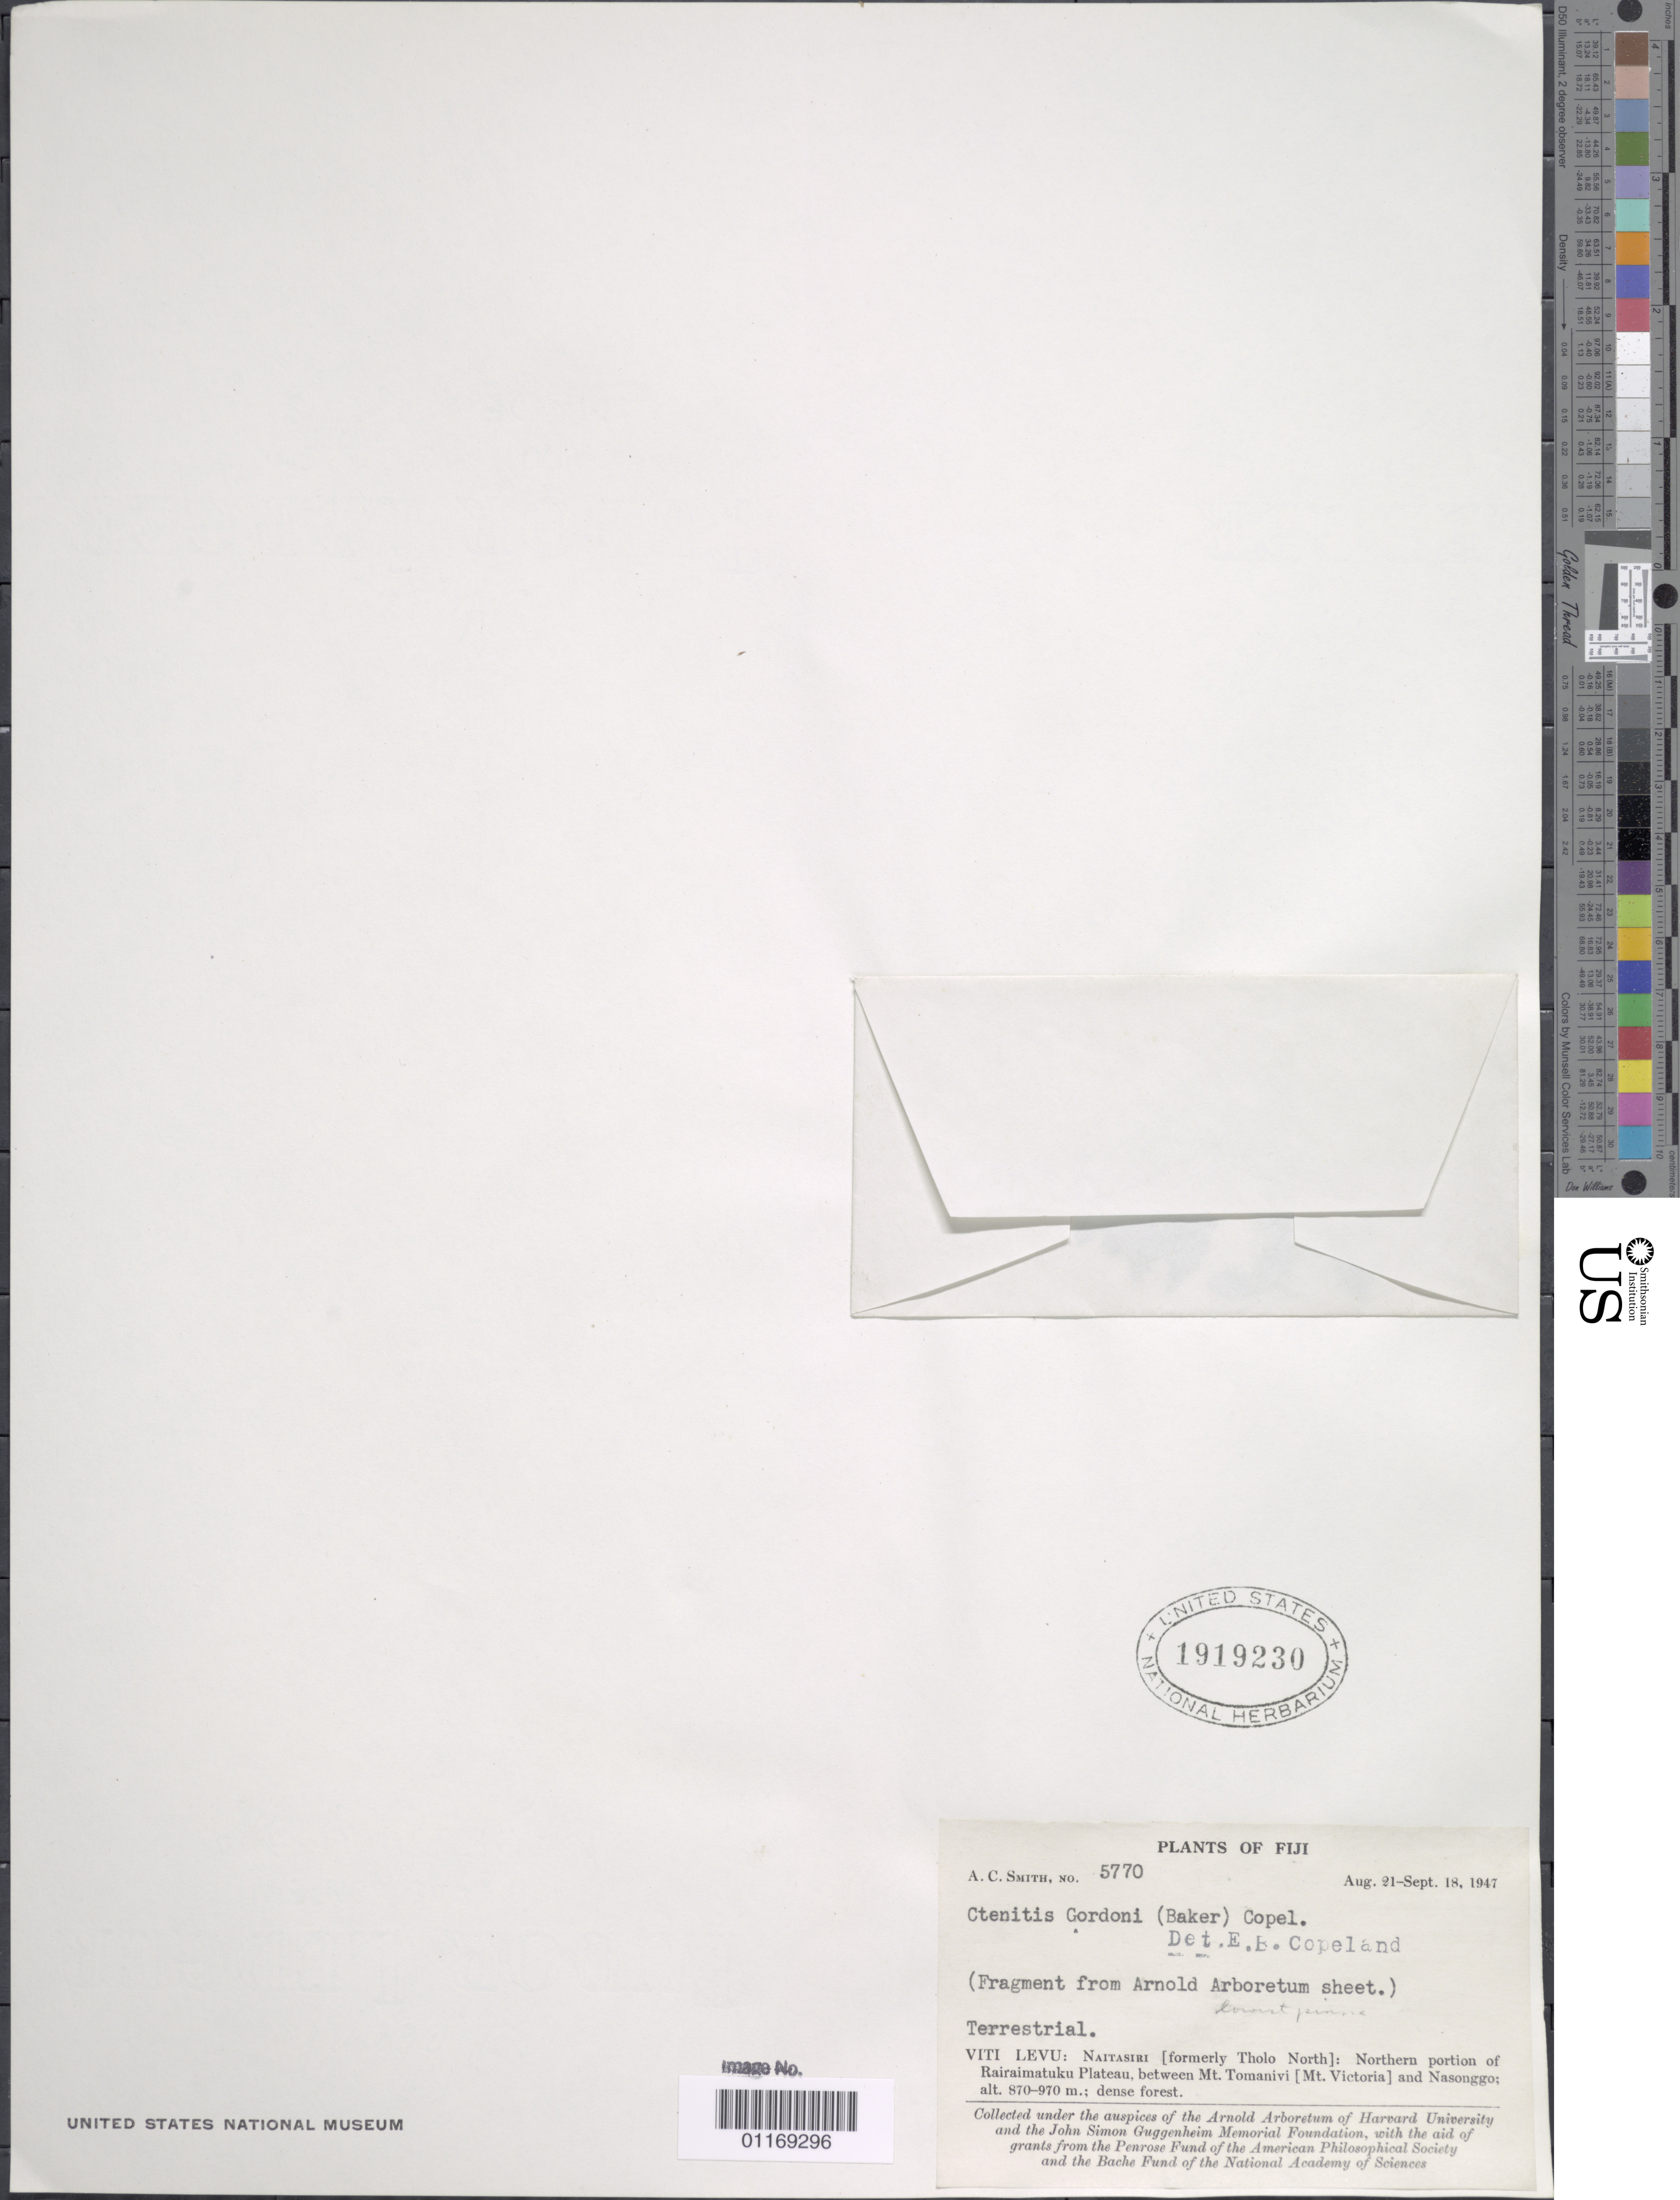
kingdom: Plantae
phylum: Tracheophyta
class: Polypodiopsida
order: Polypodiales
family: Athyriaceae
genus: Deparia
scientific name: Deparia gordonii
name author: (Baker) Copel.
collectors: A. C. Smith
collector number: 5770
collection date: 1947-08-21/1947-09-18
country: Fiji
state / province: Naitasiri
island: Viti Levu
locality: Northern portion of Rairaimatuku plateau, between Mt. tomanivi (Mt. Victoria) and Nasonggo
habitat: Dense forest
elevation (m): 870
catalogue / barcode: US 1919230